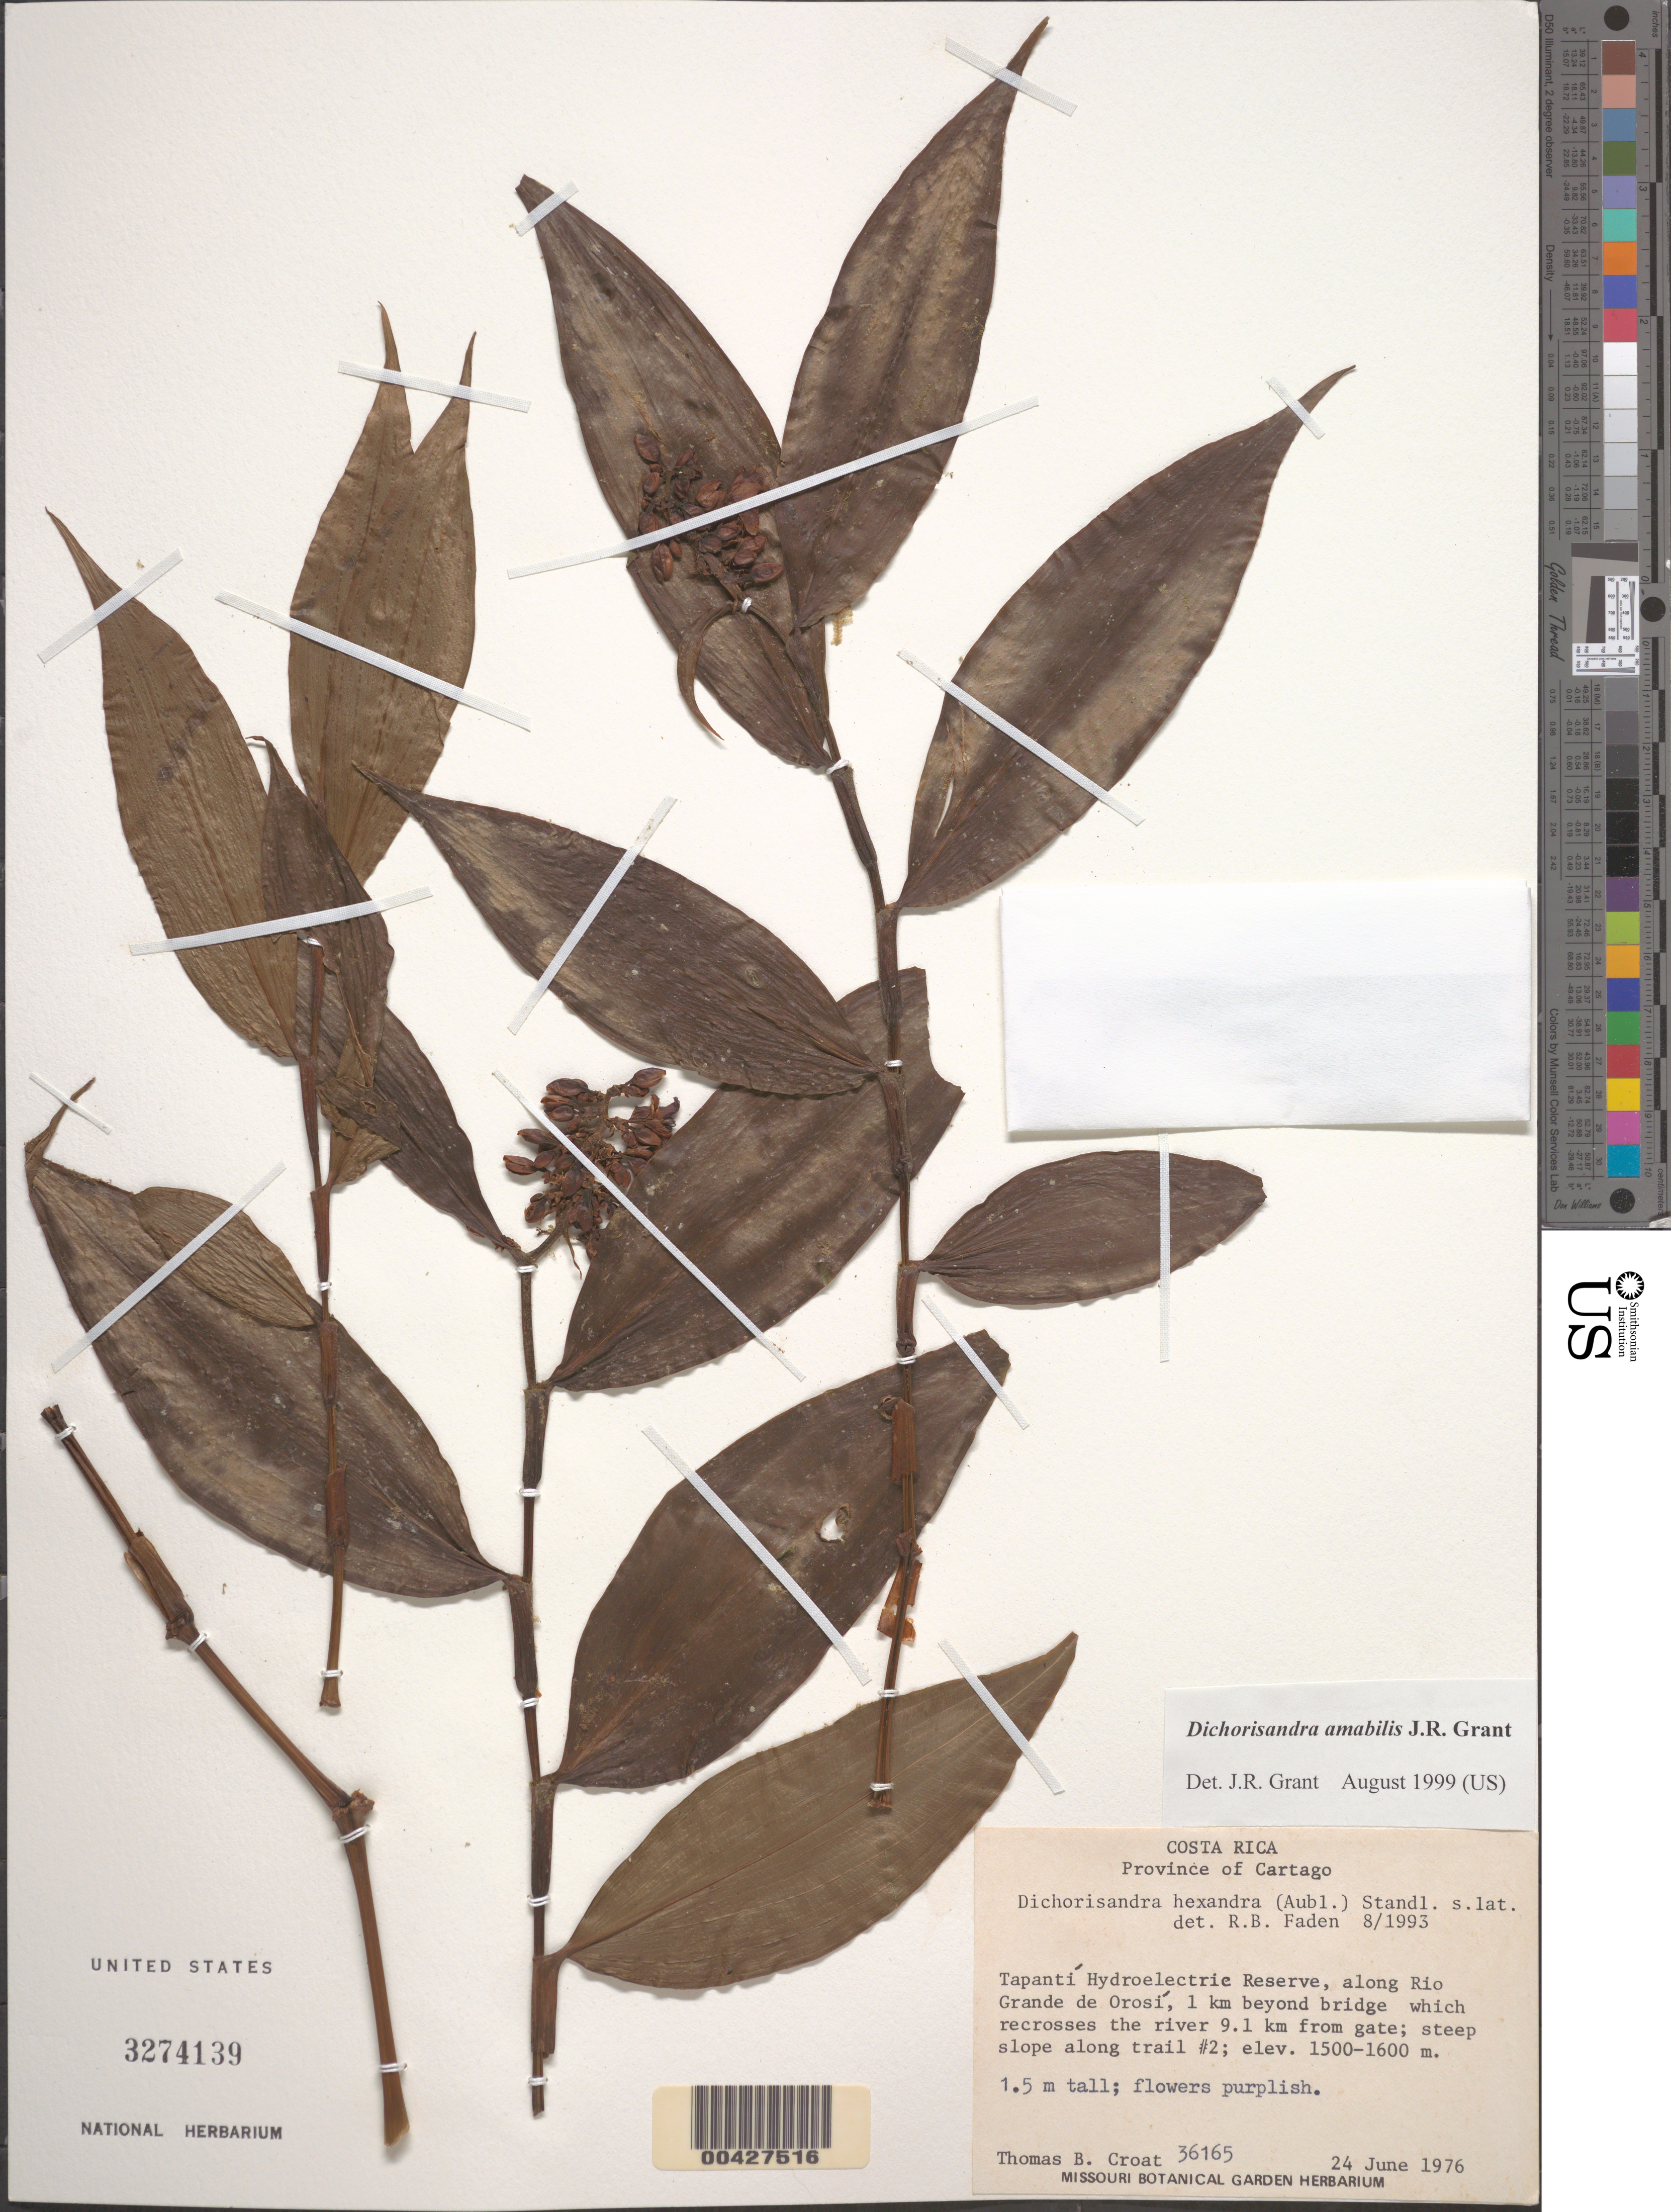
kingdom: Plantae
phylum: Tracheophyta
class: Liliopsida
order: Commelinales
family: Commelinaceae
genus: Dichorisandra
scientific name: Dichorisandra hexandra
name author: (Aubl.) Standl.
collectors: T. B. Croat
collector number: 36165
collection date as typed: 24 Jun 1976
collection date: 1976-06-24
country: Costa Rica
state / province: Cartago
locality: Tapanti Hydroelectric Reserve, along Rio Grande de Orosi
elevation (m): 1500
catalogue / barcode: US 3274139